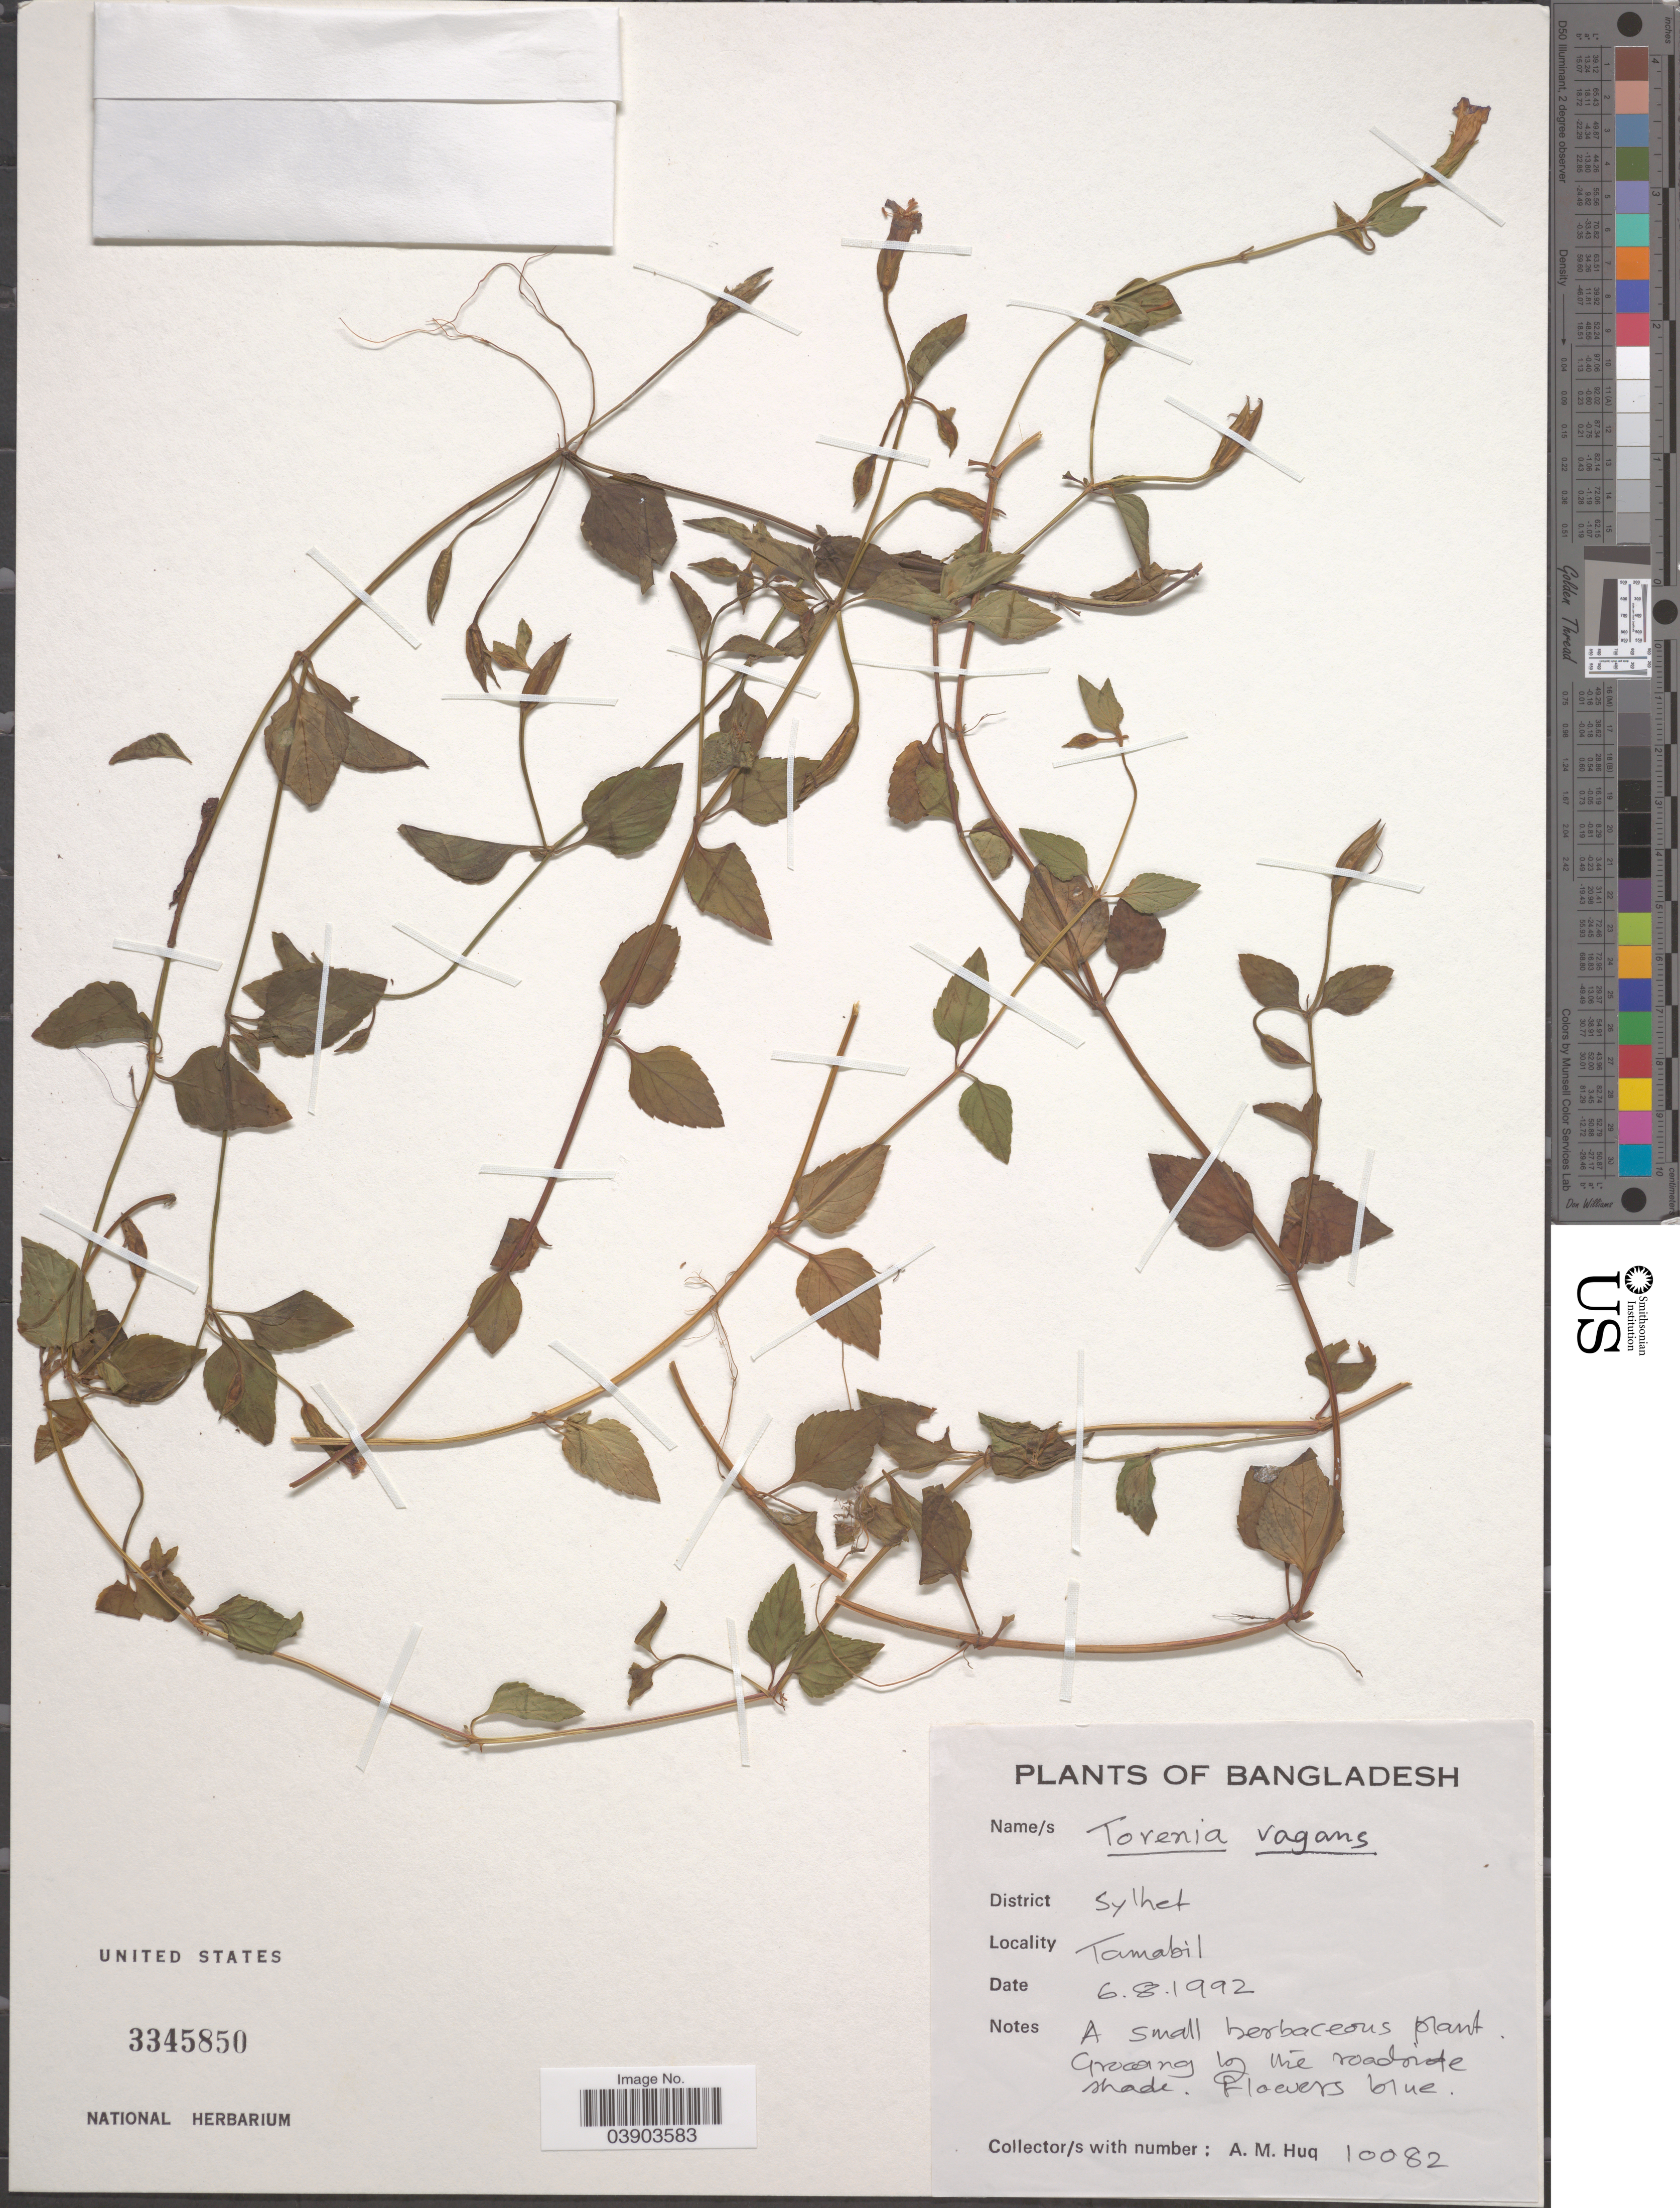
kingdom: Plantae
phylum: Tracheophyta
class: Magnoliopsida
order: Lamiales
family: Linderniaceae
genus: Torenia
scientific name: Torenia vagans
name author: Roxb.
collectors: A. M. Huq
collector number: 10082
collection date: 1992-08-06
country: Bangladesh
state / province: Sylhet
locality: District Sylhet. Tamabil.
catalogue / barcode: US 3345850